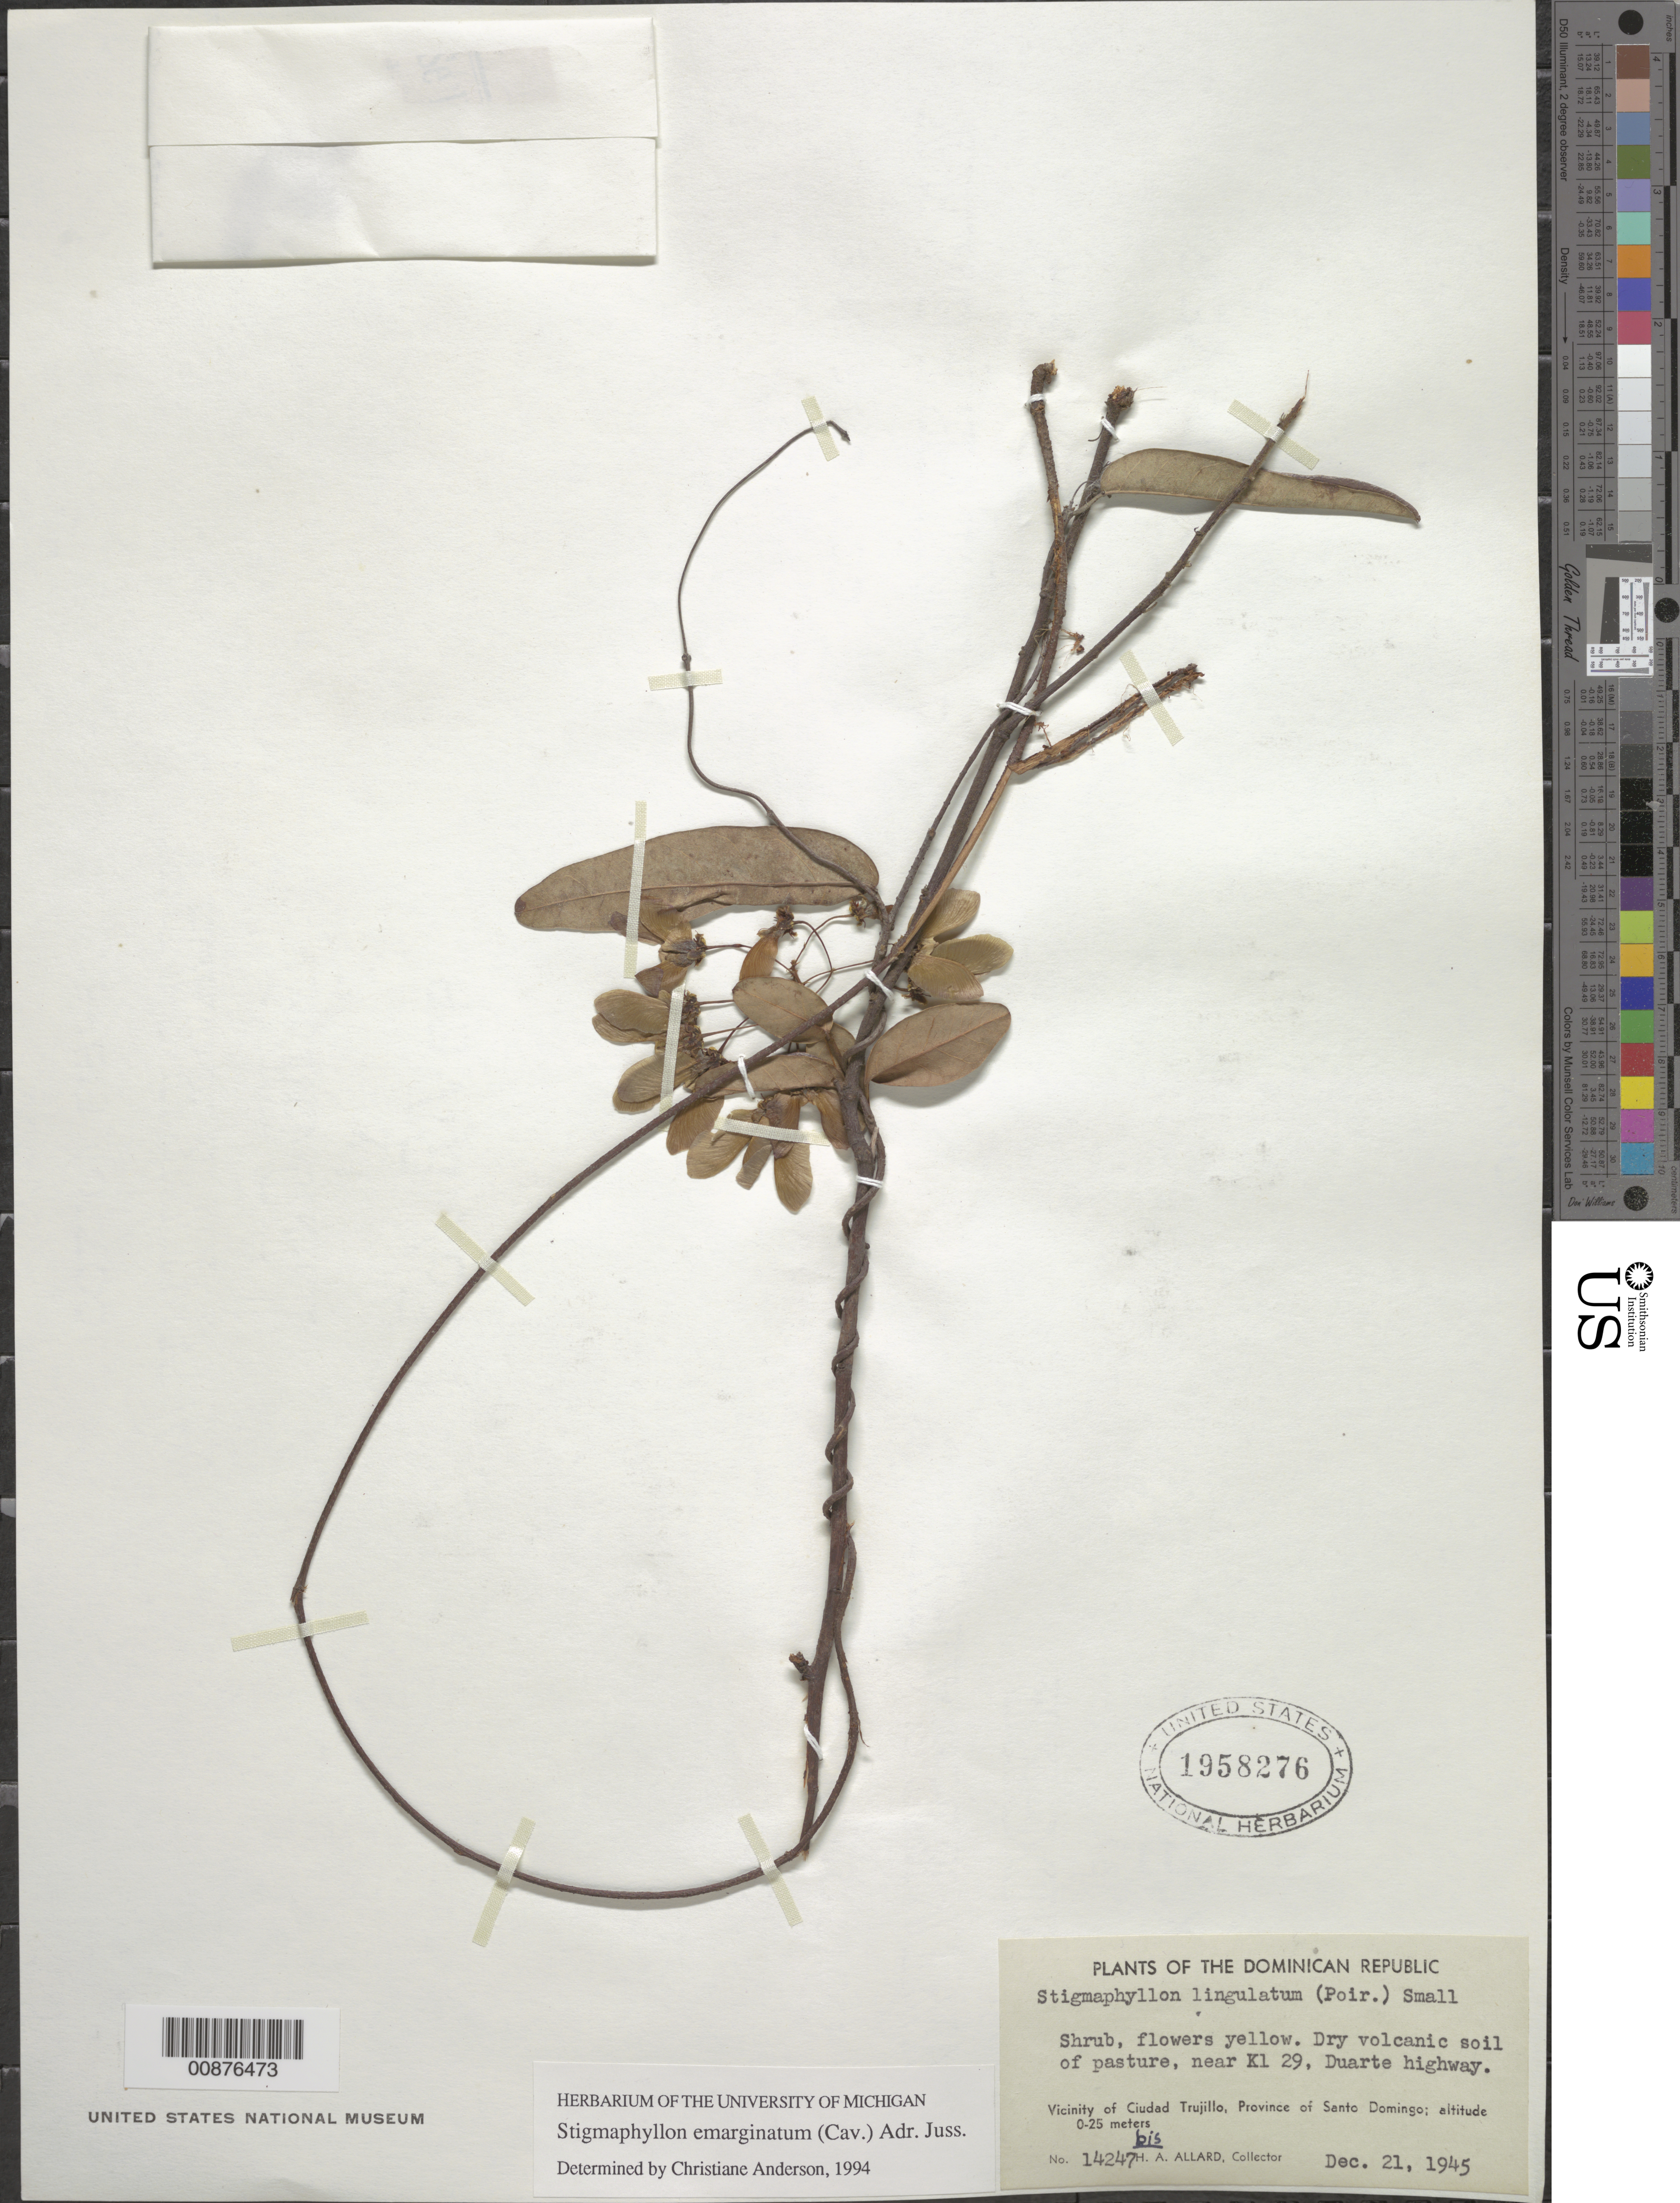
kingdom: Plantae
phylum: Tracheophyta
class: Magnoliopsida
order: Malpighiales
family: Malpighiaceae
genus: Stigmaphyllon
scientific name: Stigmaphyllon emarginatum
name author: (Cav.) A. Juss.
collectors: H. A. Allard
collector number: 14247 bis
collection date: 1945-12-21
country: Dominican Republic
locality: Near Kl 29, Duarte highway. Vicinity of Ciudad Trujillo, Province of Santo Domingo.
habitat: dry volcanic soil of pasture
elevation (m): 0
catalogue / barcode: US 1958276